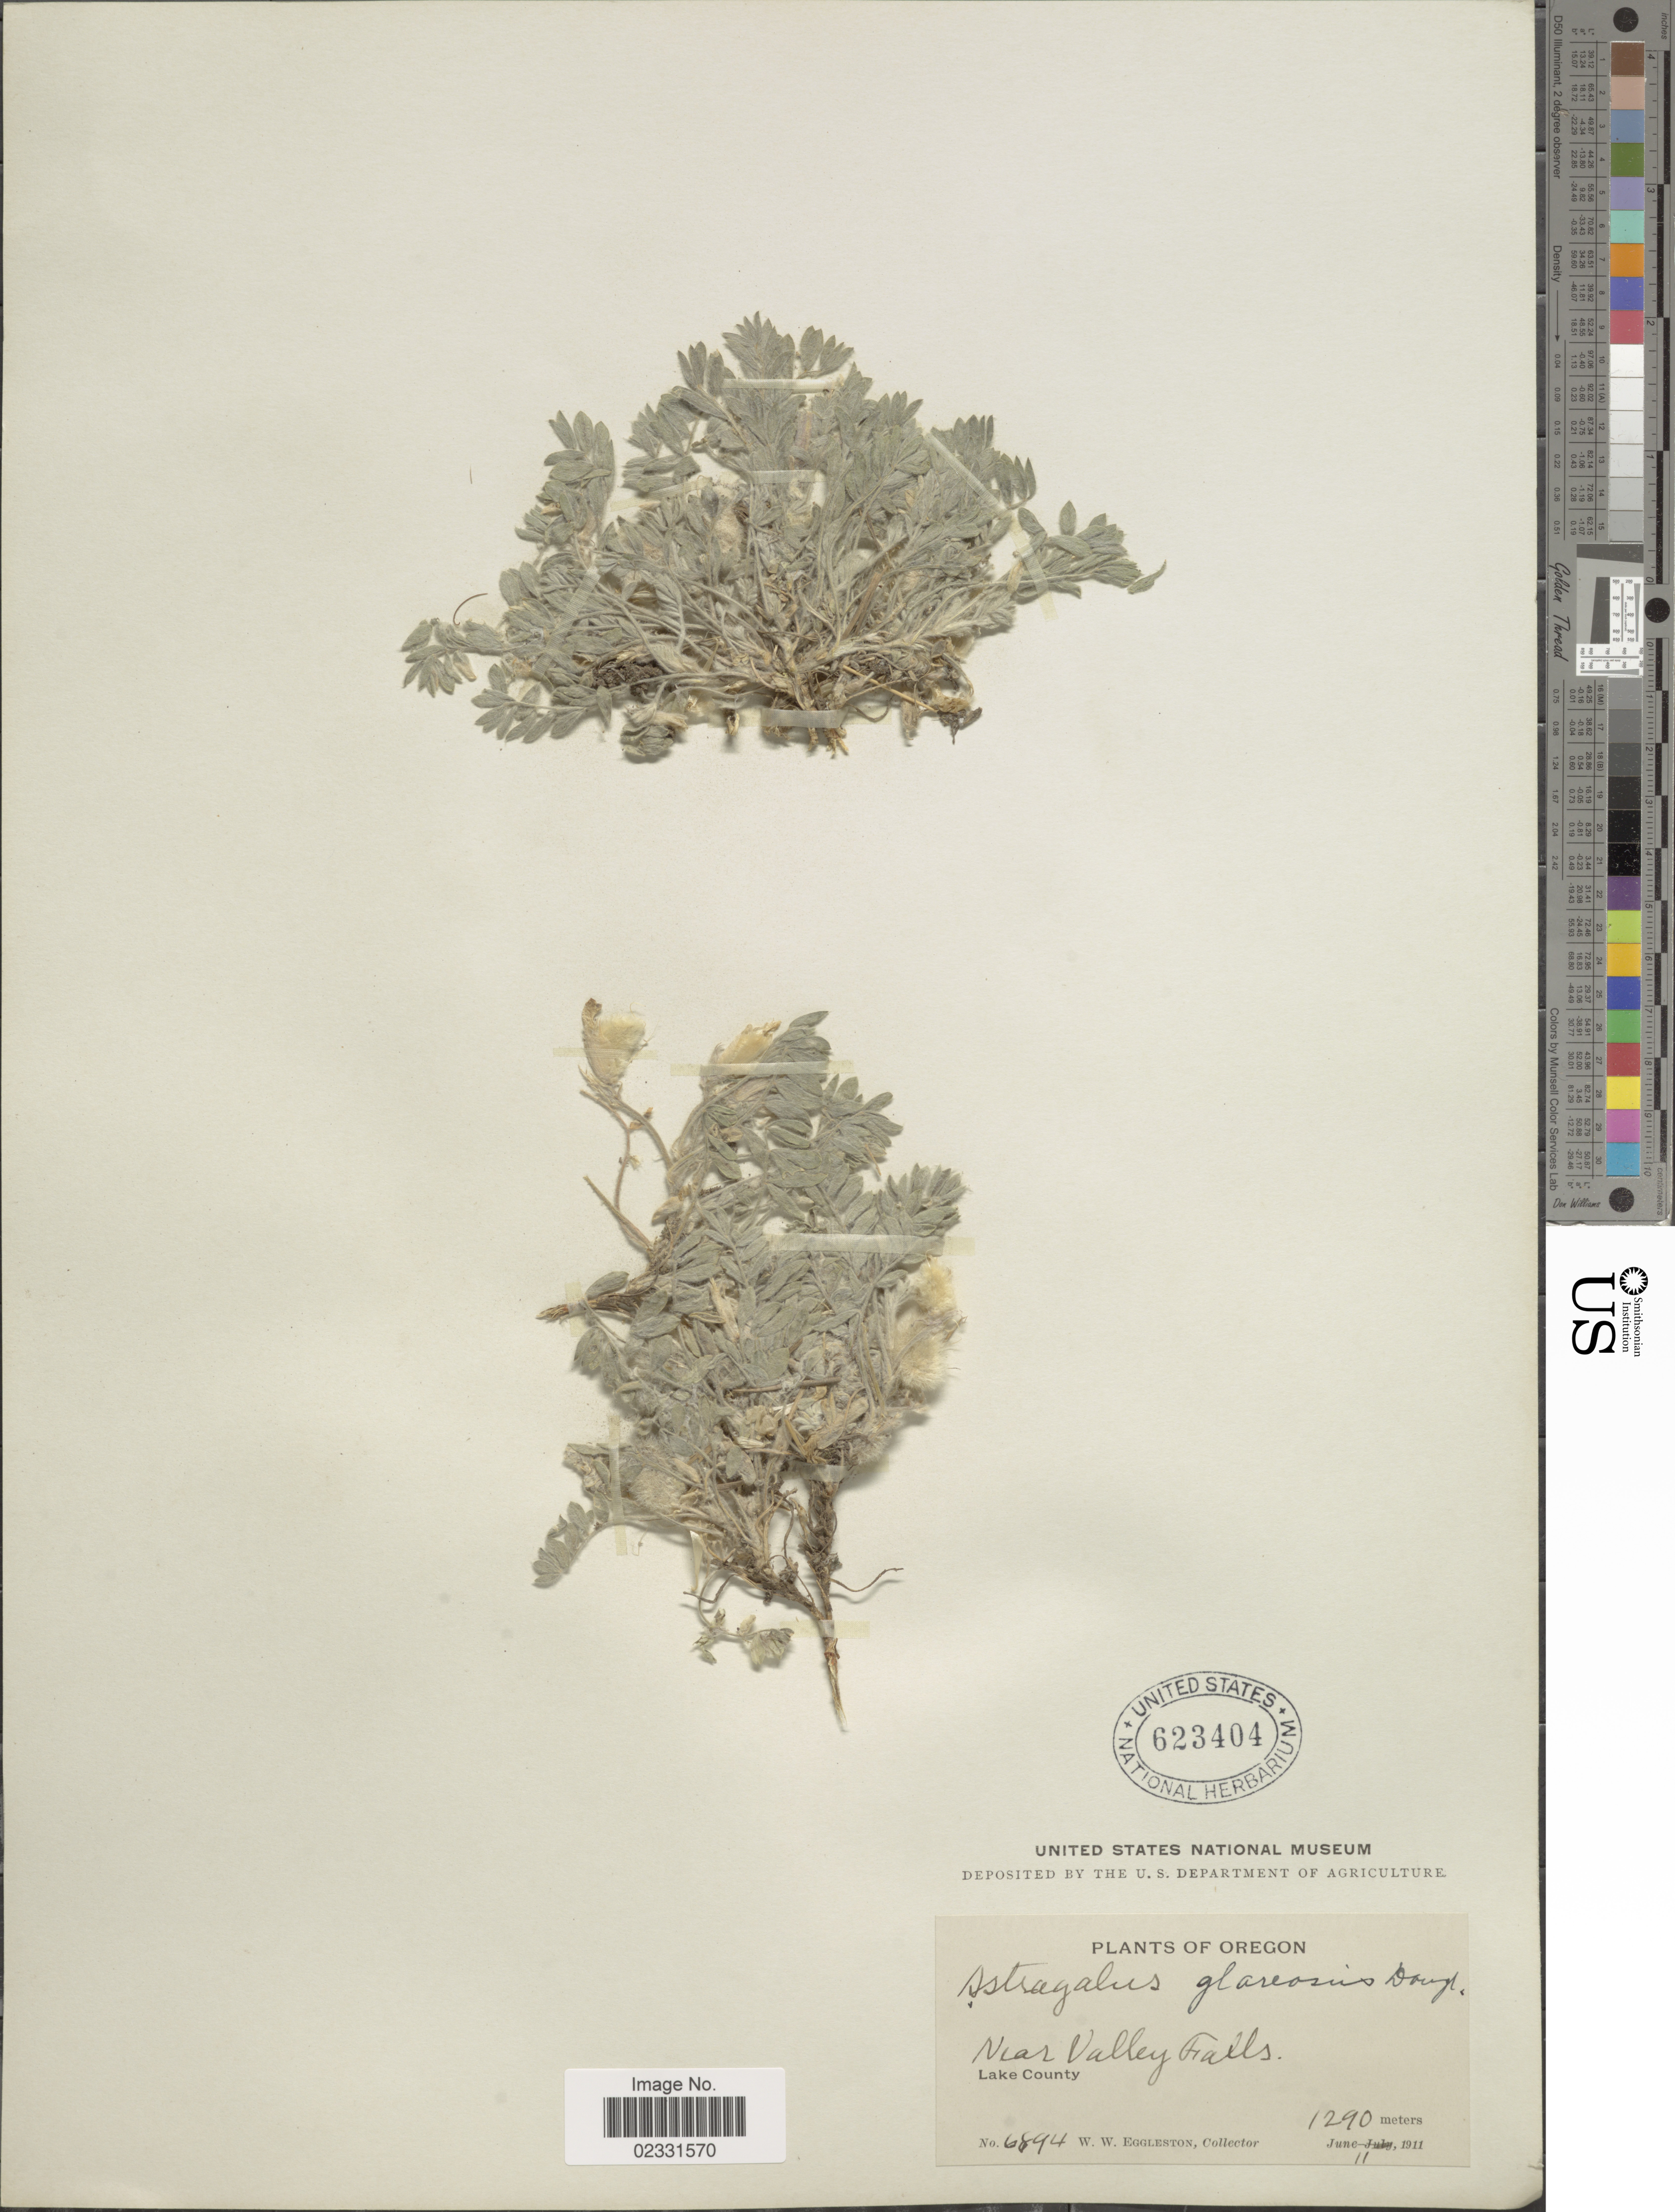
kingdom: Plantae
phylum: Tracheophyta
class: Magnoliopsida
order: Fabales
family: Fabaceae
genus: Astragalus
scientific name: Astragalus purshii var. glareosus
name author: (Douglas ex Hook.) Barneby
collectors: W. W. Eggleston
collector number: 6894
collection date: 1911-06-11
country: United States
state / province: Oregon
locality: Near Valley Falls, Lake County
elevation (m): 1290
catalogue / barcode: US 623404